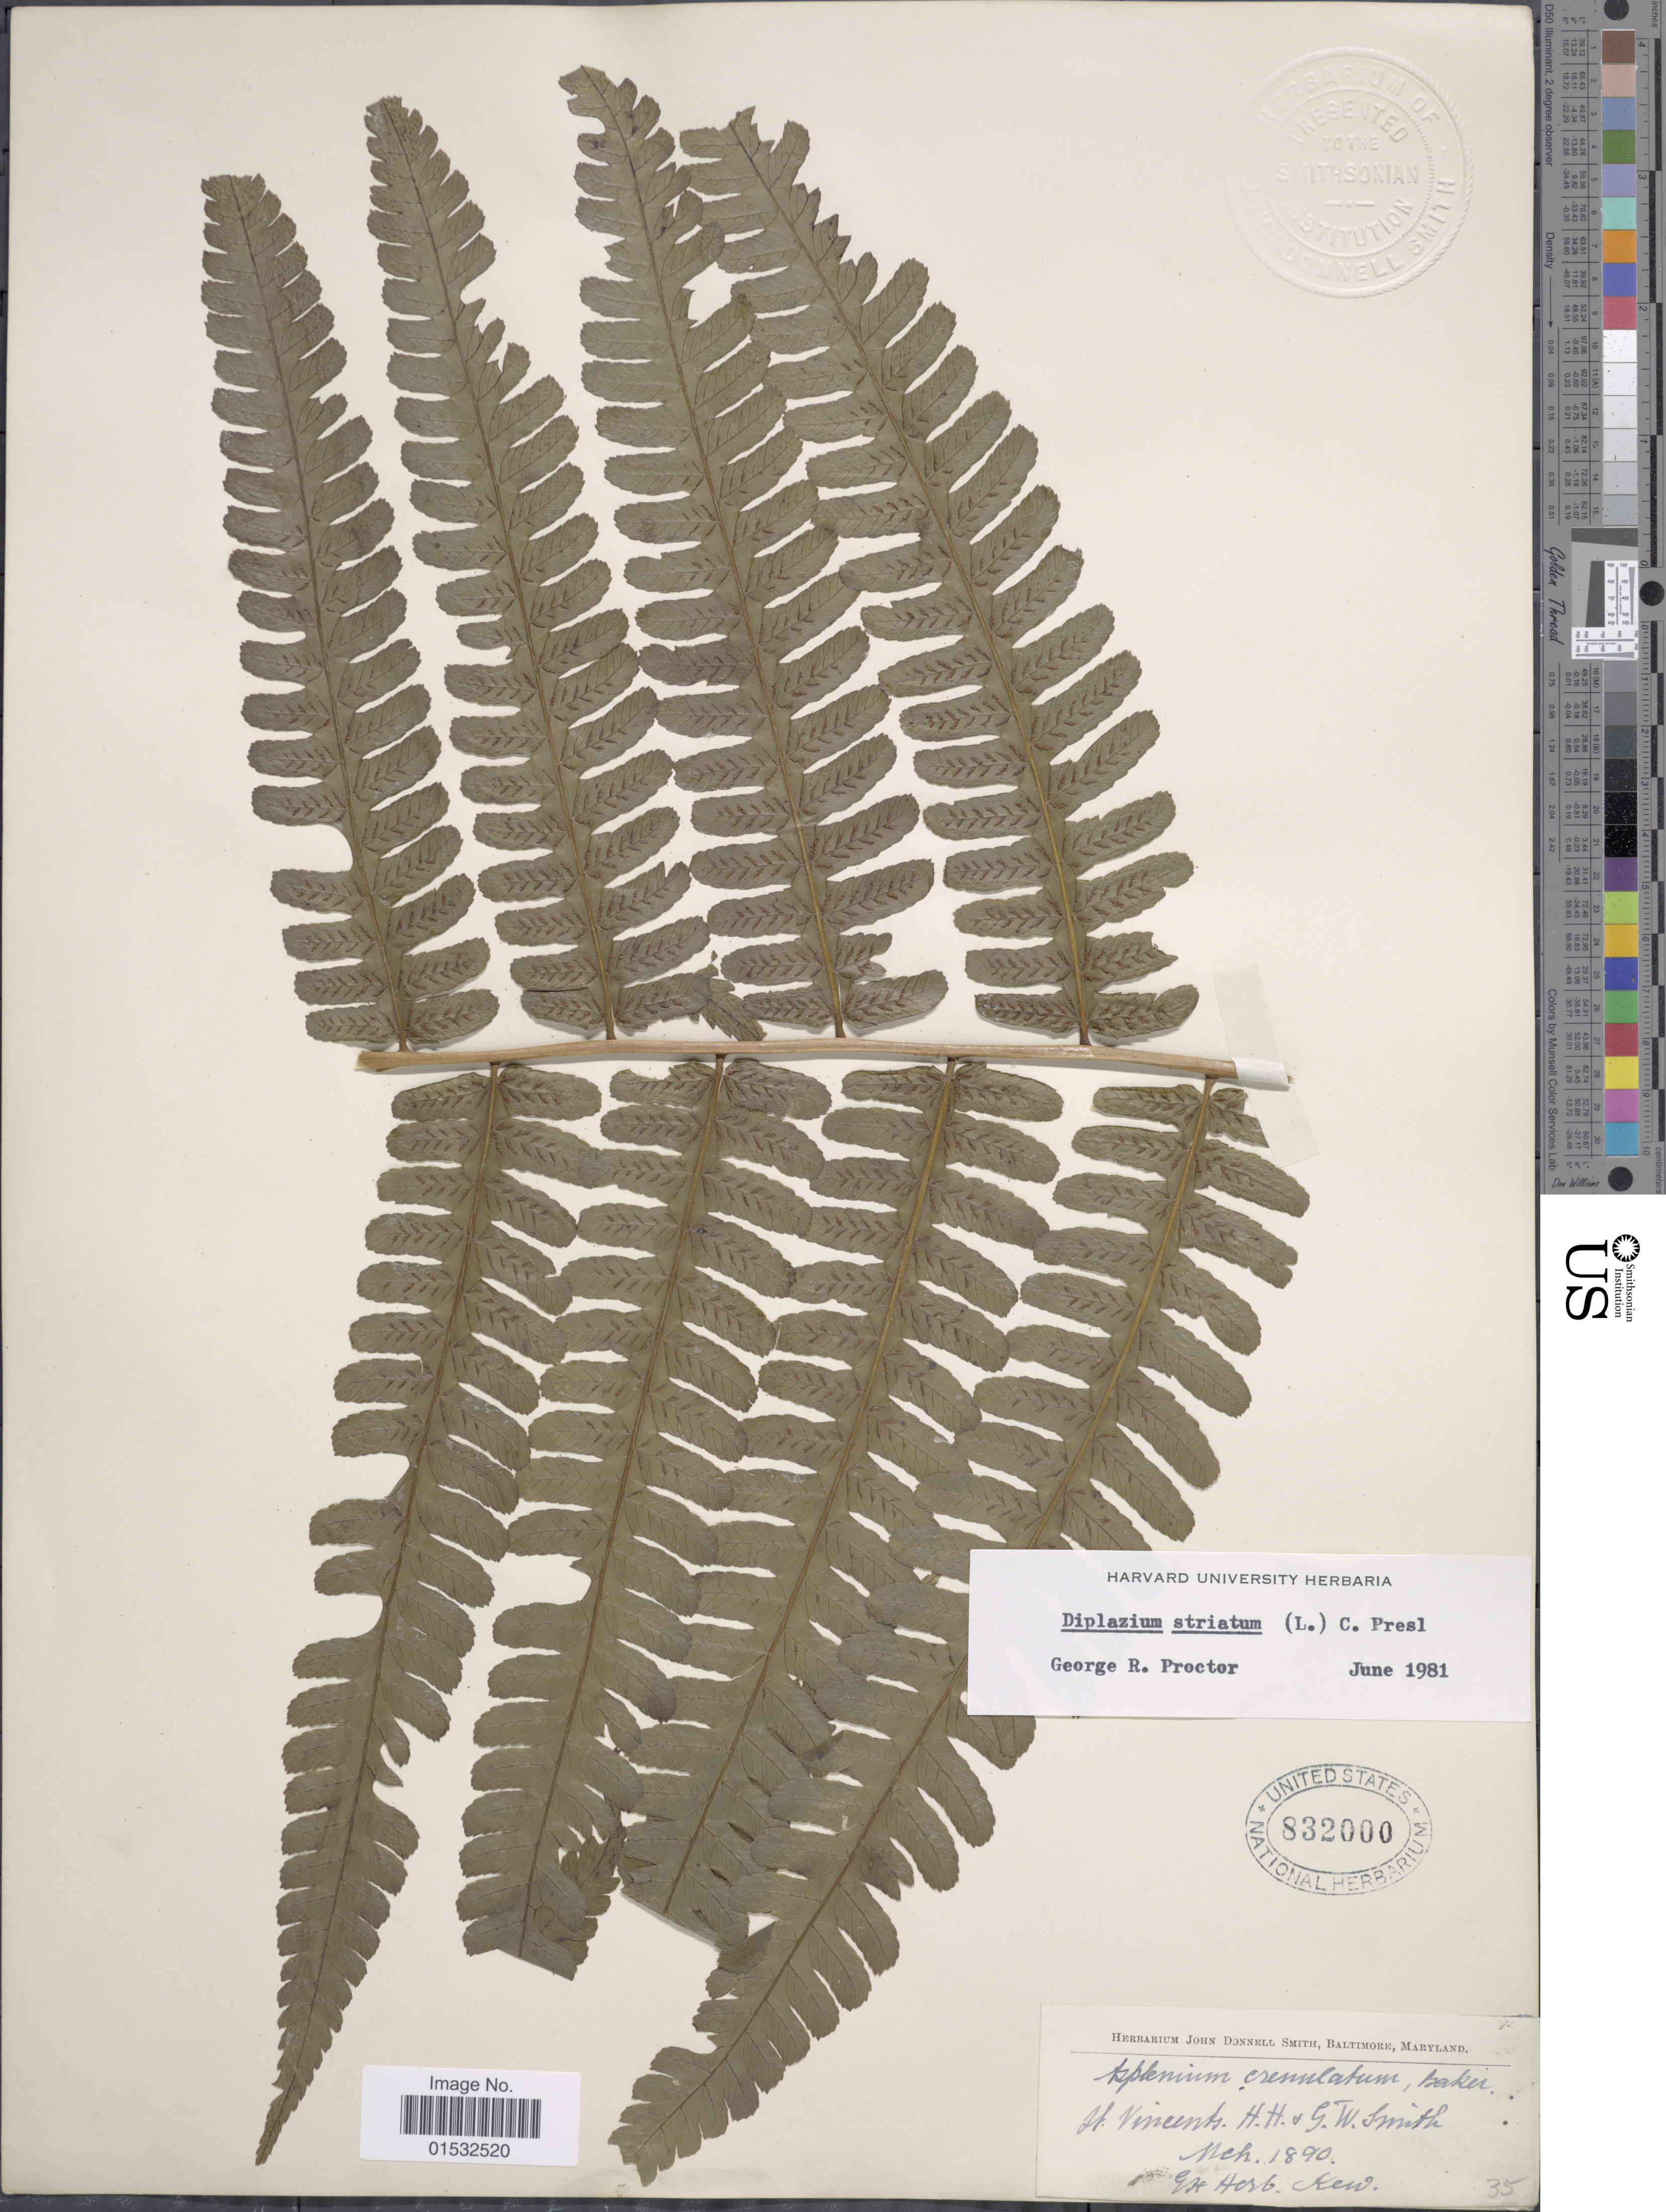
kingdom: Plantae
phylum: Tracheophyta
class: Polypodiopsida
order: Polypodiales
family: Athyriaceae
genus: Diplazium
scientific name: Diplazium striatum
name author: (L.) C. Presl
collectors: H. H. Smith & G. Smith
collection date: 1890-03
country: St. Vincent - Grenadines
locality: St. Vincent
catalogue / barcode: US 832000